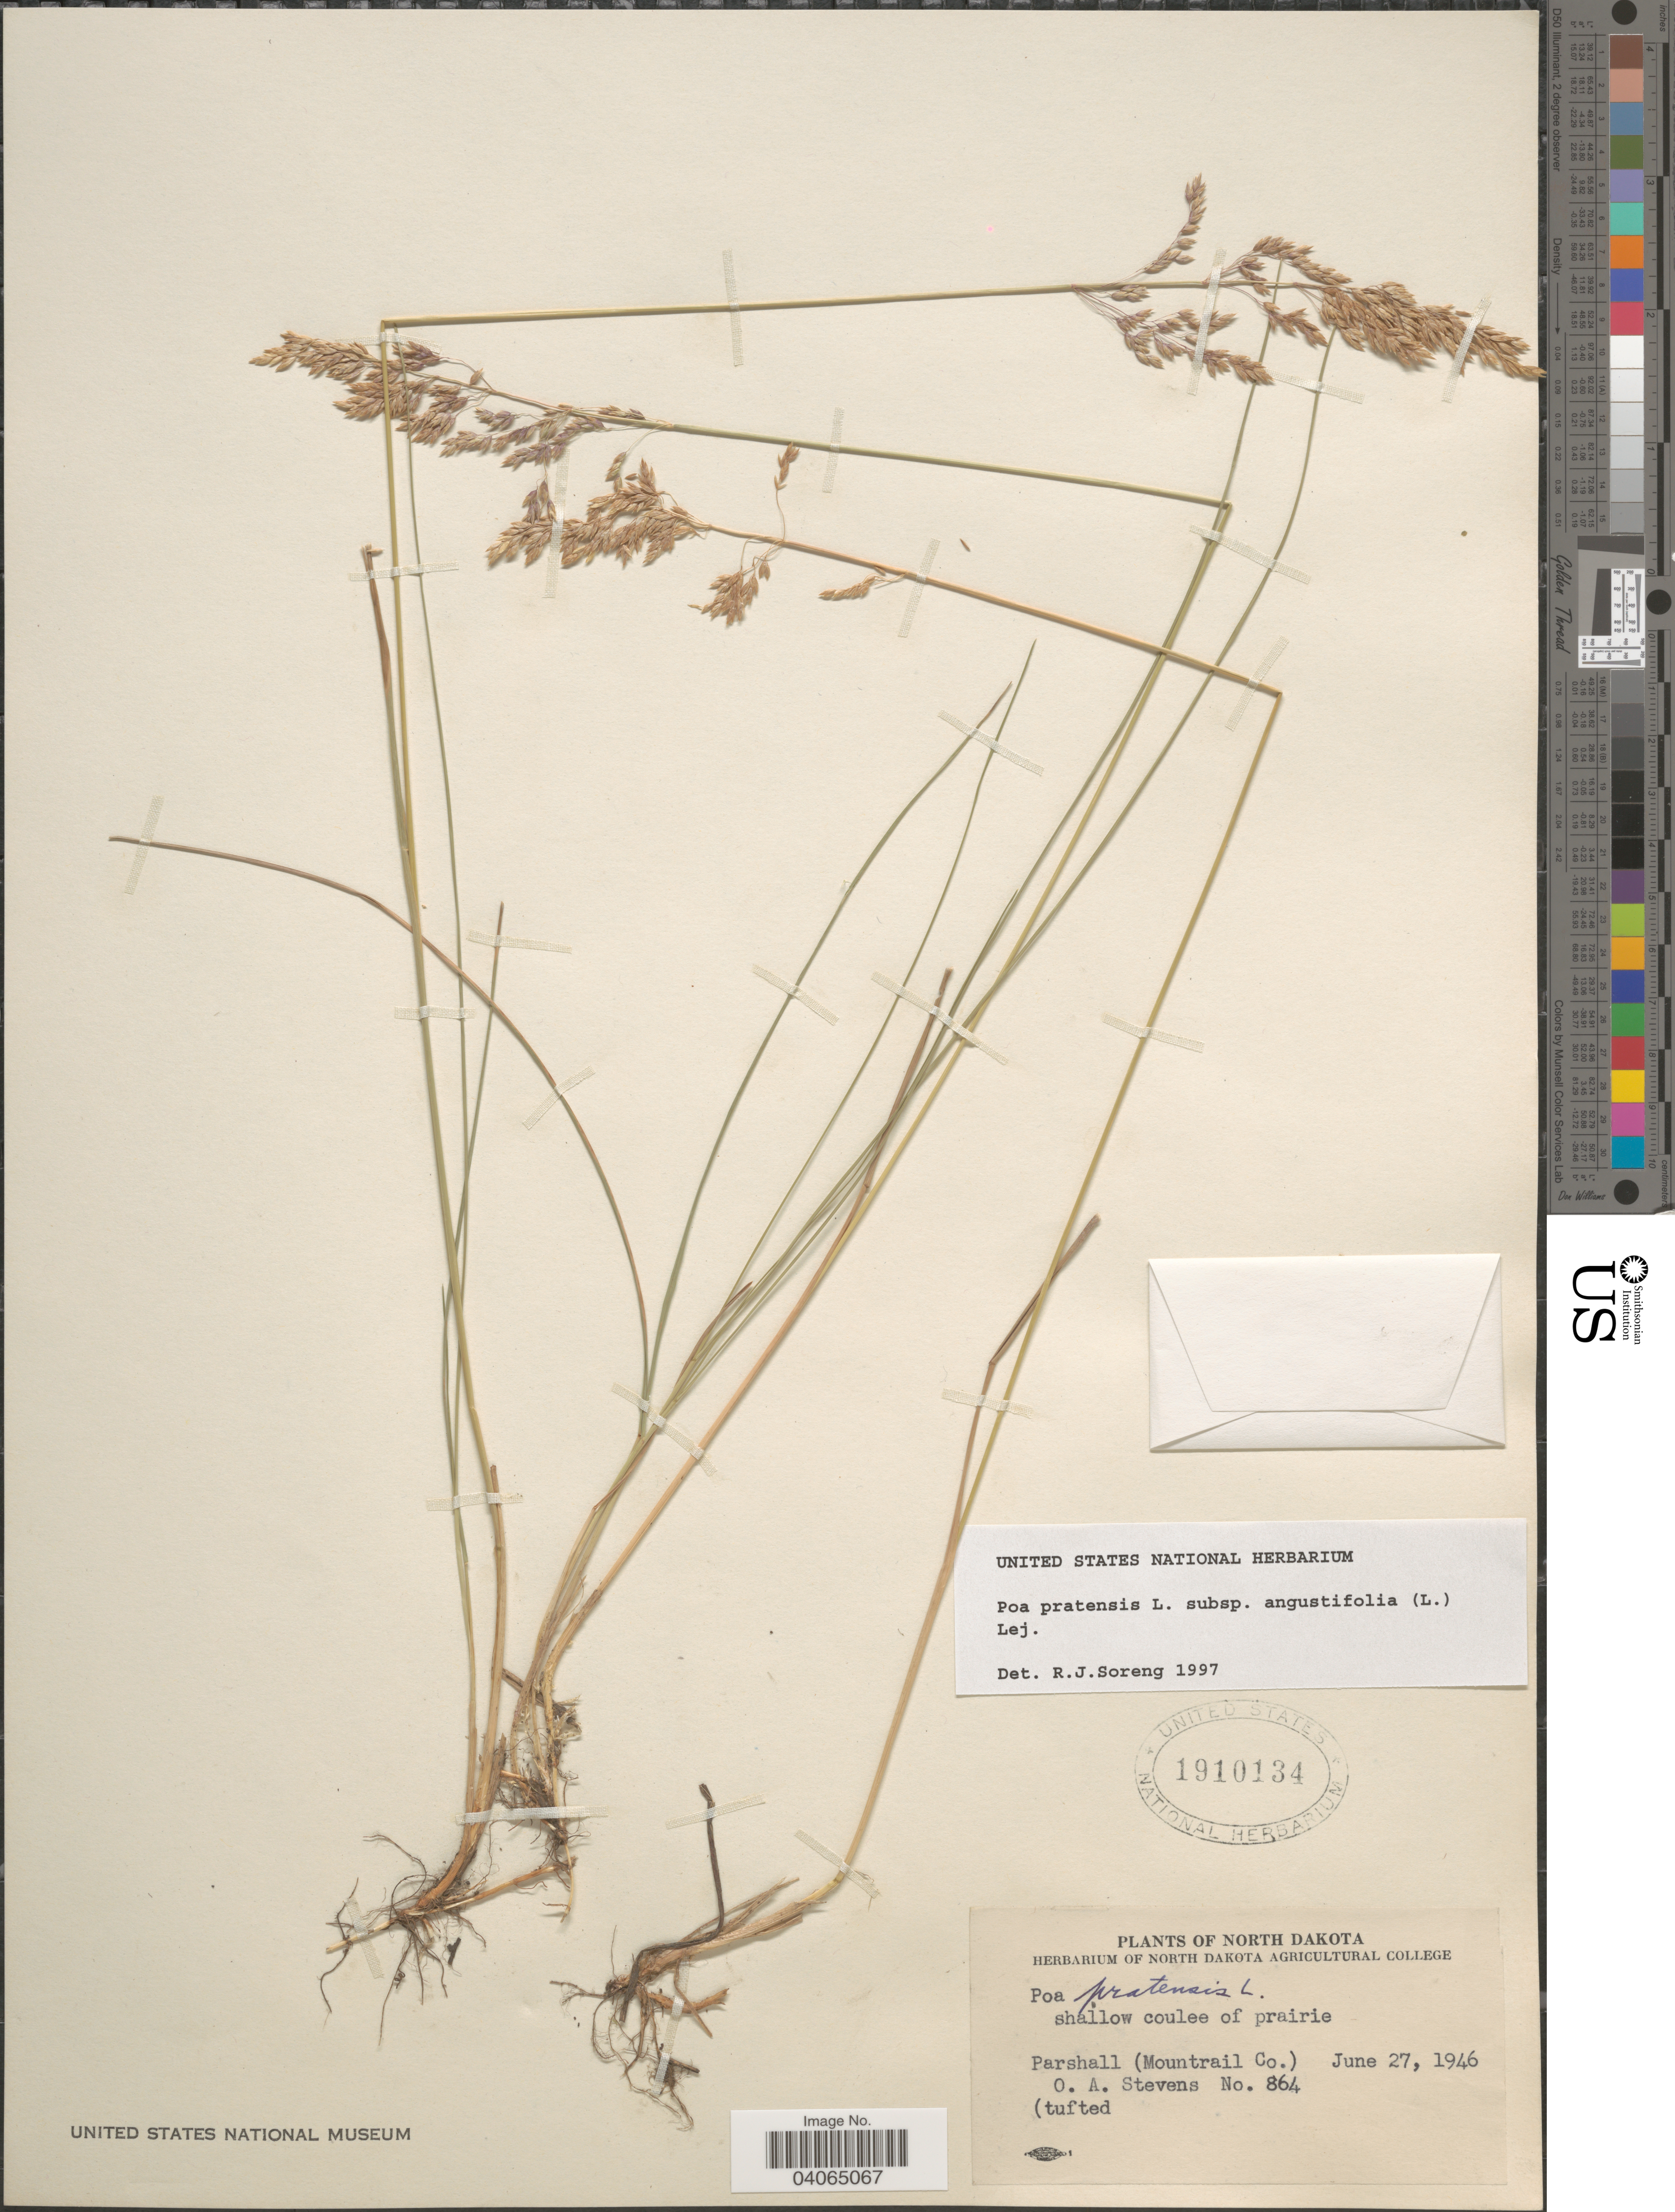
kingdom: Plantae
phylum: Tracheophyta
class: Liliopsida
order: Poales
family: Poaceae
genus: Poa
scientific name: Poa pratensis subsp. angustifolia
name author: (L.) Lej.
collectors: O. A. Stevens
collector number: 864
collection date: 1946-06-27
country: United States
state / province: North Dakota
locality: Parshall (Mountrail Co.)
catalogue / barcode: US 1910134